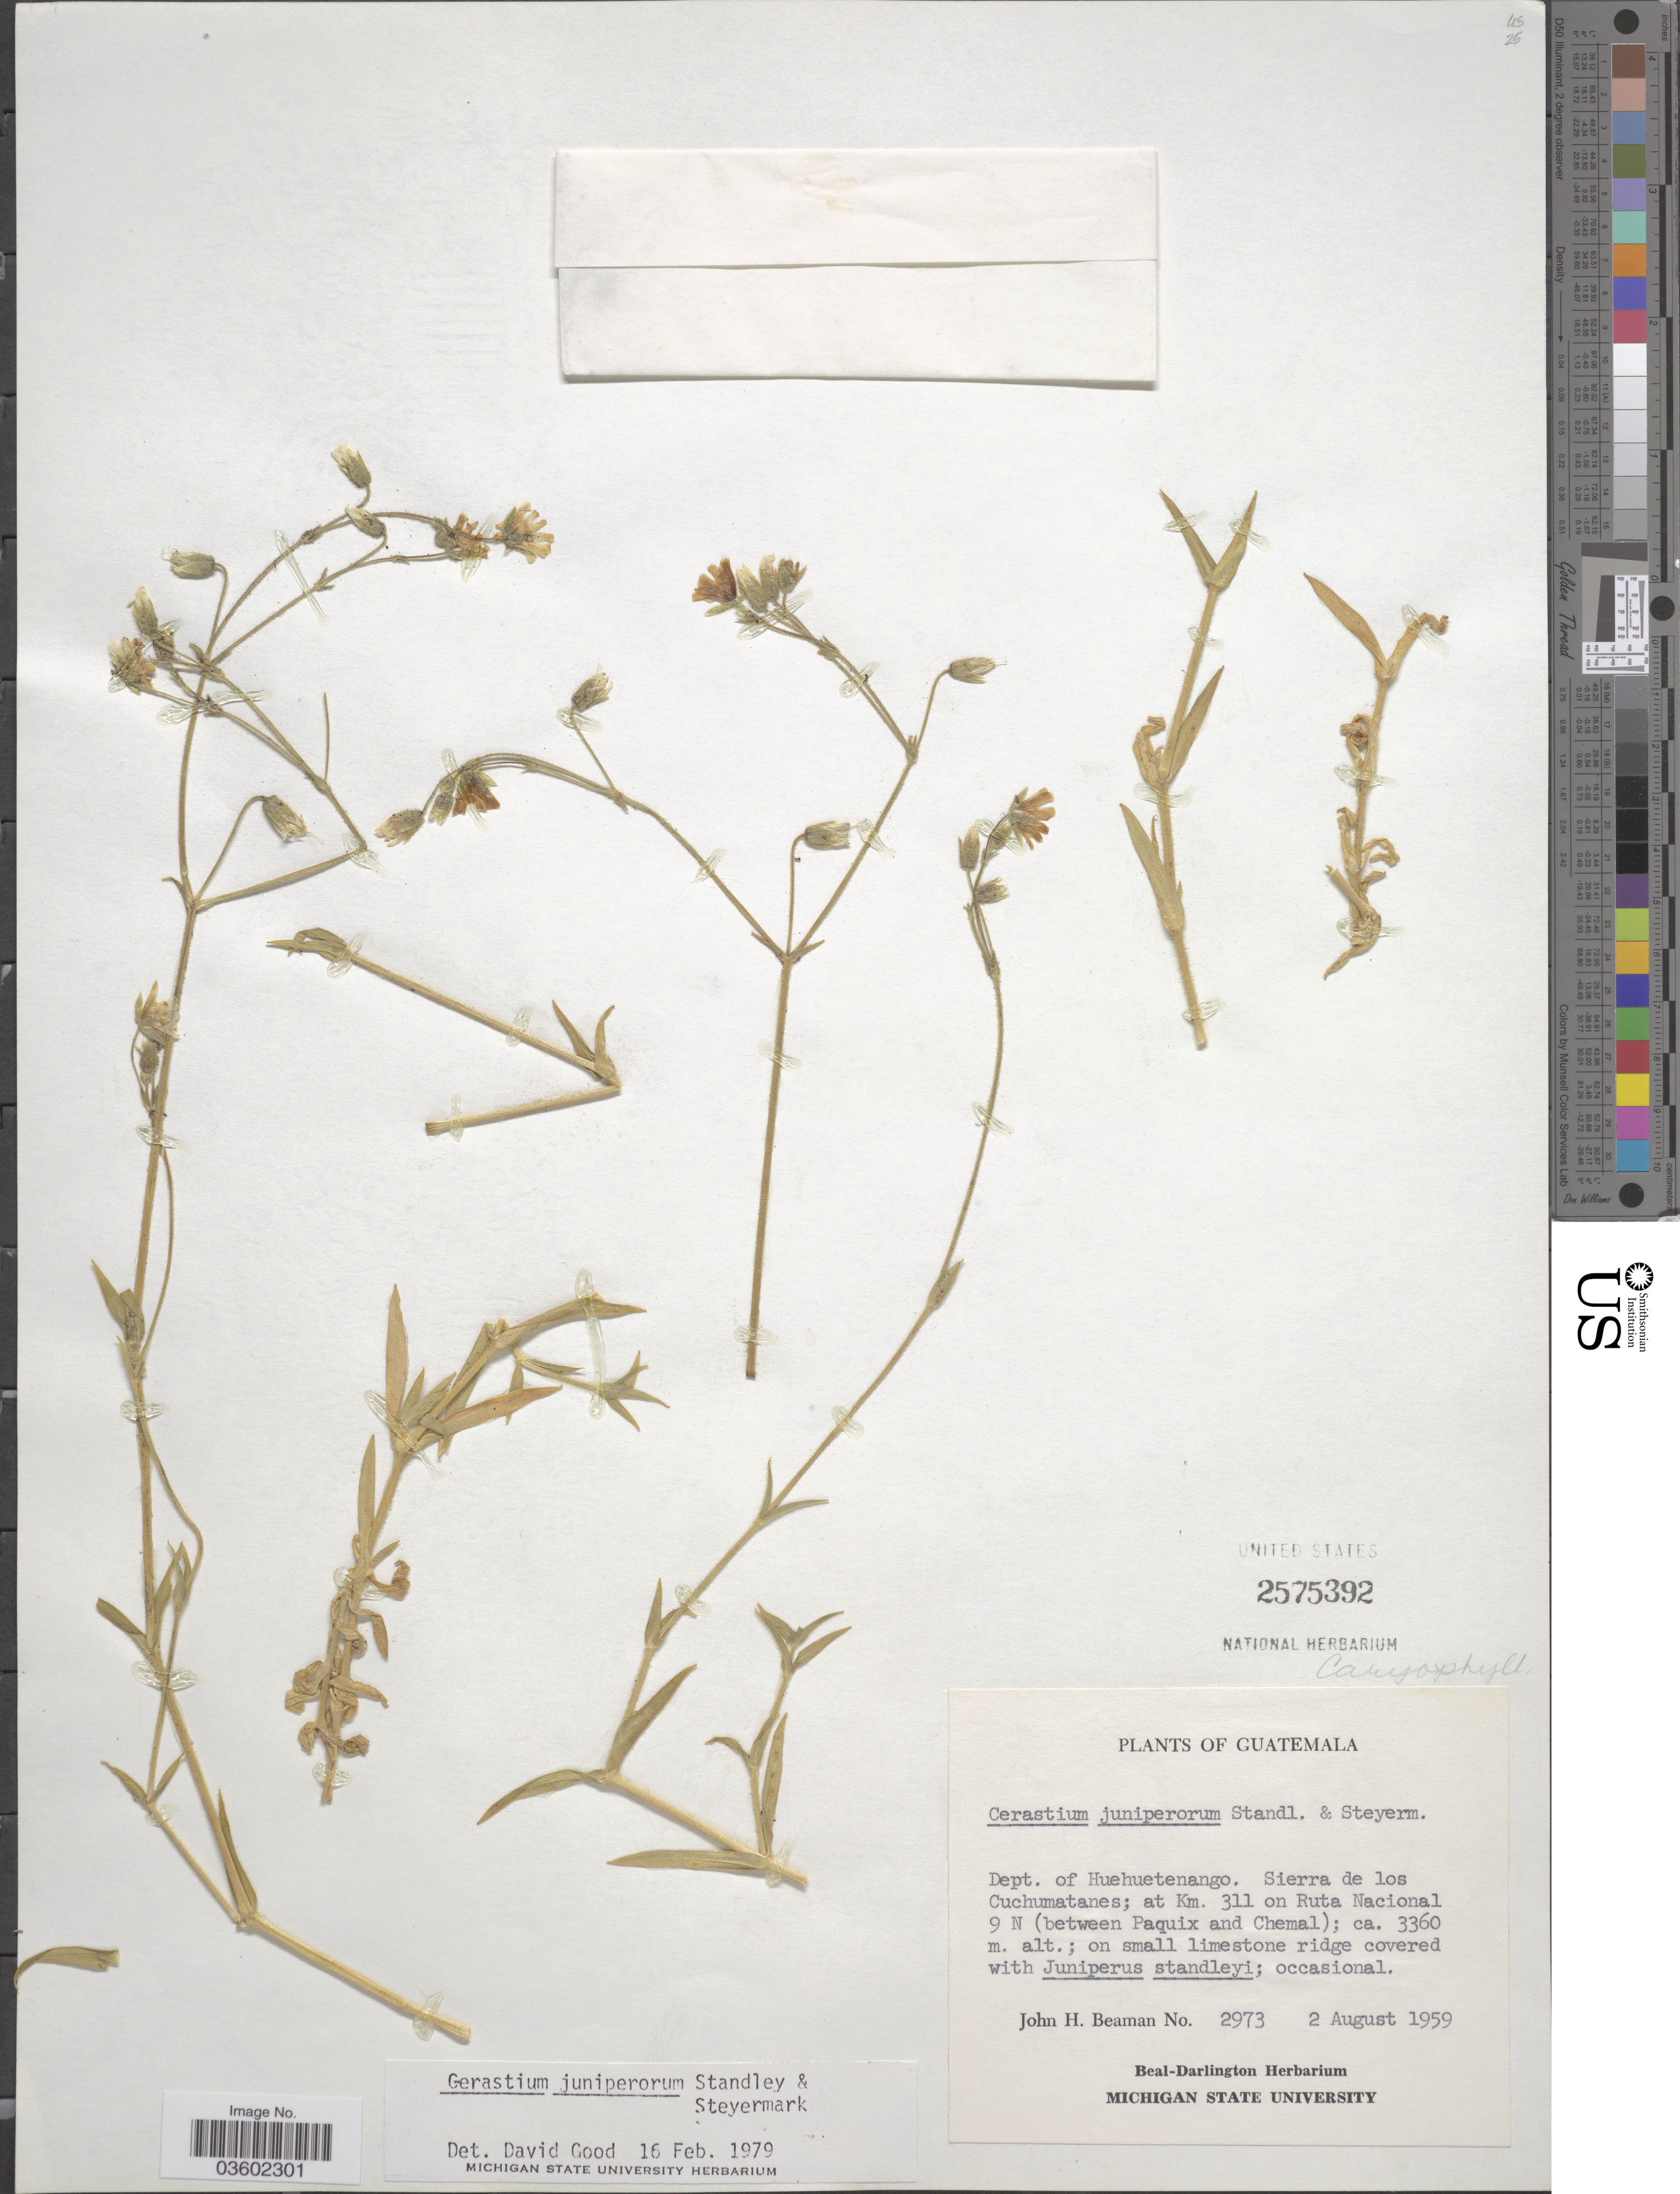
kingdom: Plantae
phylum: Tracheophyta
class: Magnoliopsida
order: Caryophyllales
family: Caryophyllaceae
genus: Cerastium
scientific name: Cerastium juniperorum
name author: Standl. & Steyerm.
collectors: J. H. Beaman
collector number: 2973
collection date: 1959-08-02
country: Guatemala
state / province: Huehuetenango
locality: Dept. of Huehuetenango. Sierra de los Cuchumatanes; at Km. 311 on Ruta Nacional 9 N (between Paquix and Chemal).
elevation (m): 3360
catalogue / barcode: US 2575392